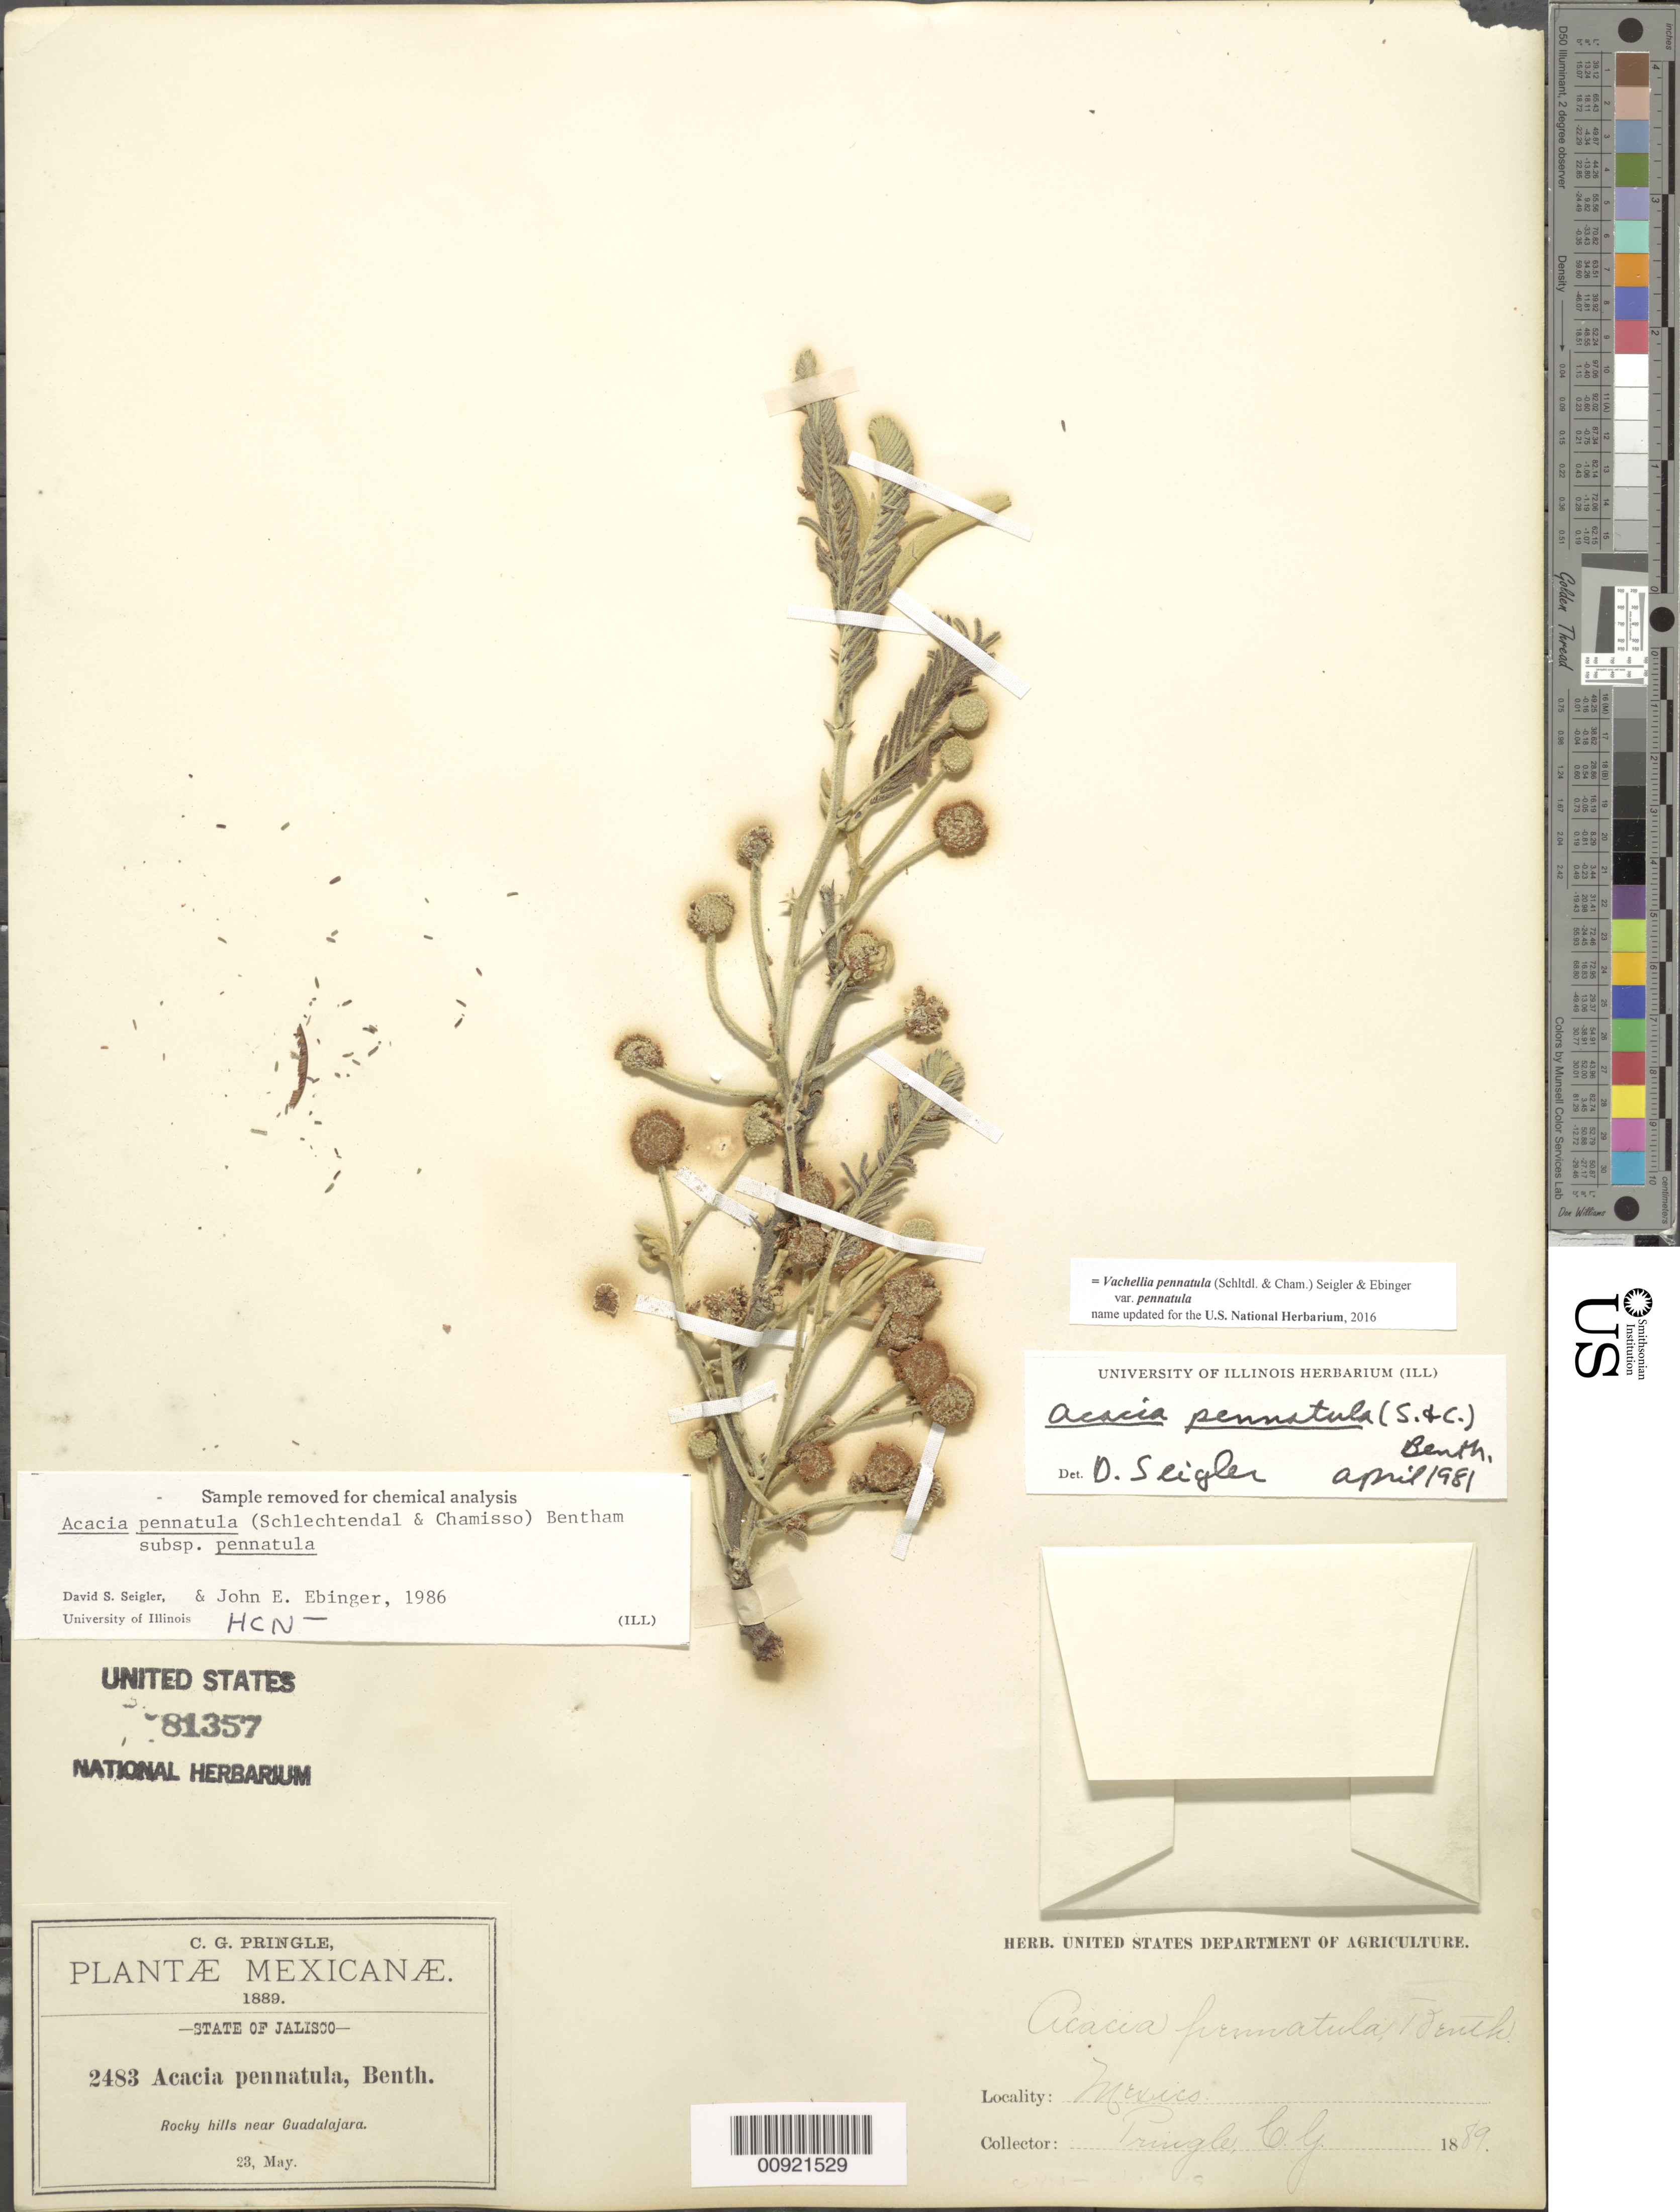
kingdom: Plantae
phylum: Tracheophyta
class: Magnoliopsida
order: Fabales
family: Fabaceae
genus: Vachellia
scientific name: Vachellia pennatula var. pennatula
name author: (Schltdl. & Cham.) Seigler & Ebinger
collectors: C. G. Pringle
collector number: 2483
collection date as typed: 23 May 1889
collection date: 1889-05-23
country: Mexico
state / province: Jalisco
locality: Near Guadalajara.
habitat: Rocky hills.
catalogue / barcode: US 81357